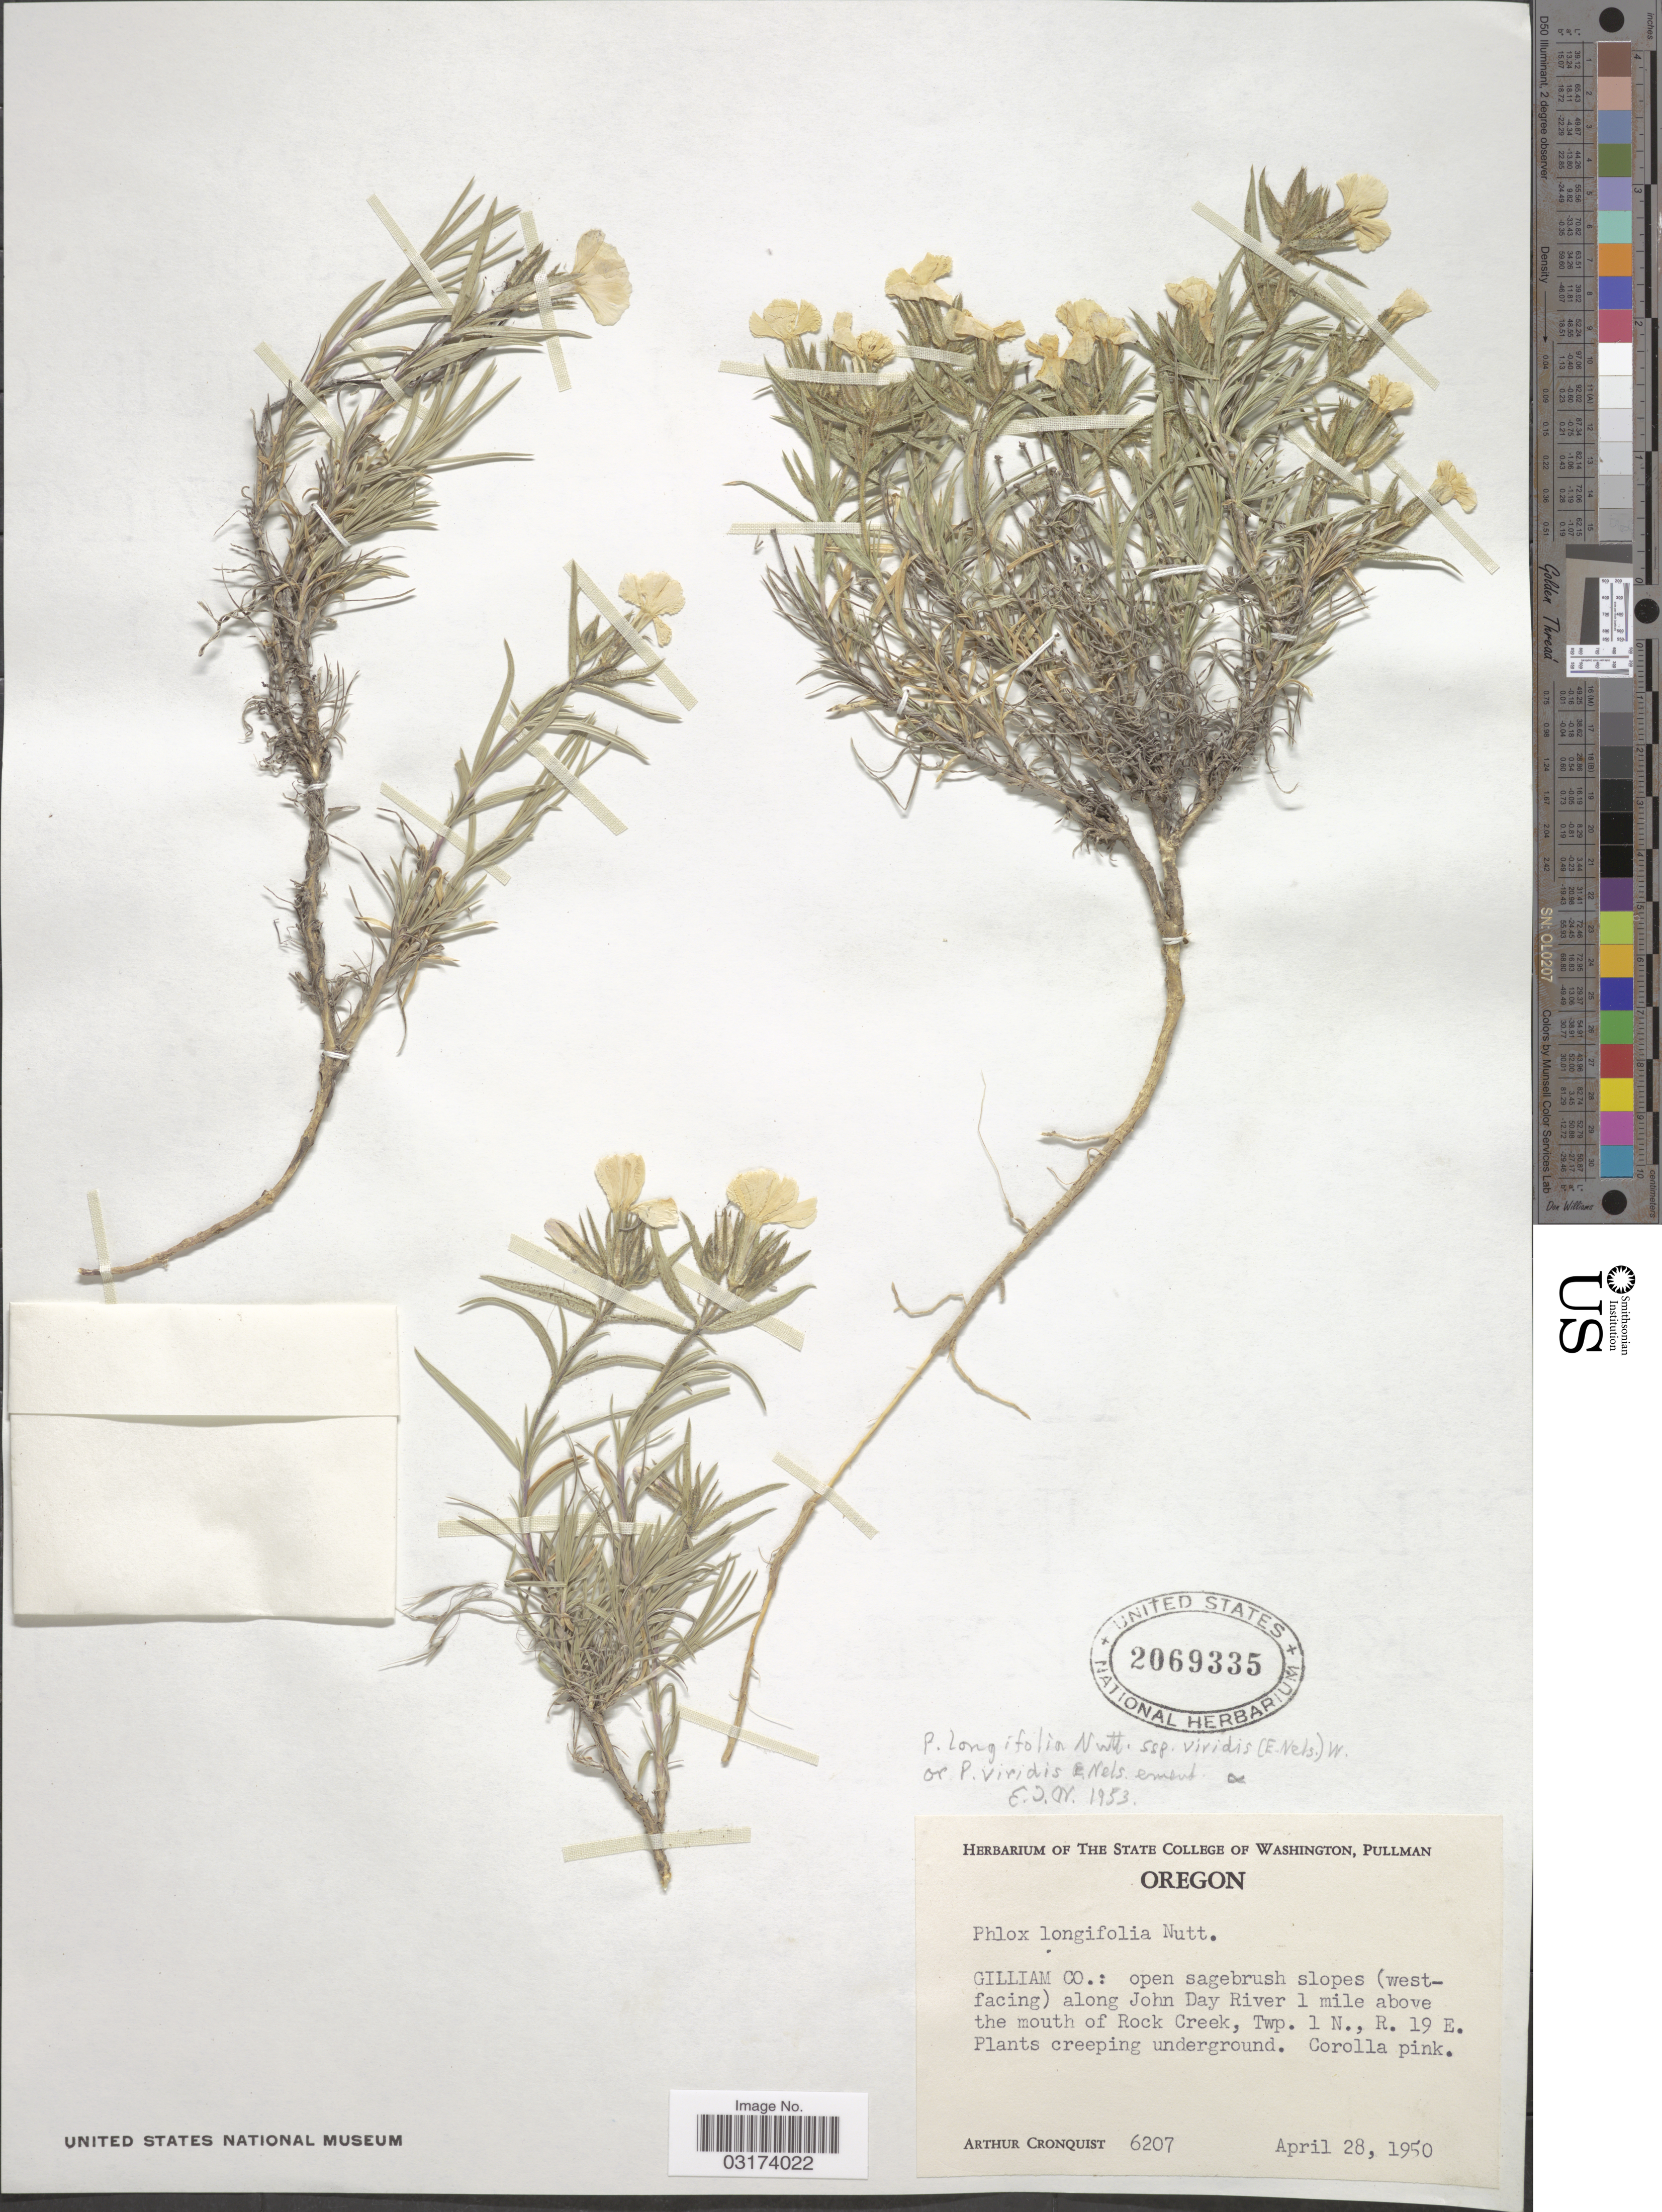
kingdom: Plantae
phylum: Tracheophyta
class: Magnoliopsida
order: Ericales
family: Polemoniaceae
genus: Phlox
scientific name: Phlox viridis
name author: E.E. Nelson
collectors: A. J. Cronquist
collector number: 6207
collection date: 1950-04-28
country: United States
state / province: Oregon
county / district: Gilliam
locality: Gilliam Co.: open sagebrush slopes (west-facing) along John Day River 1 mile above the mouth of Rock Creek, Twp. 1 N., R. 19 E.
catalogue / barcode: US 2069335